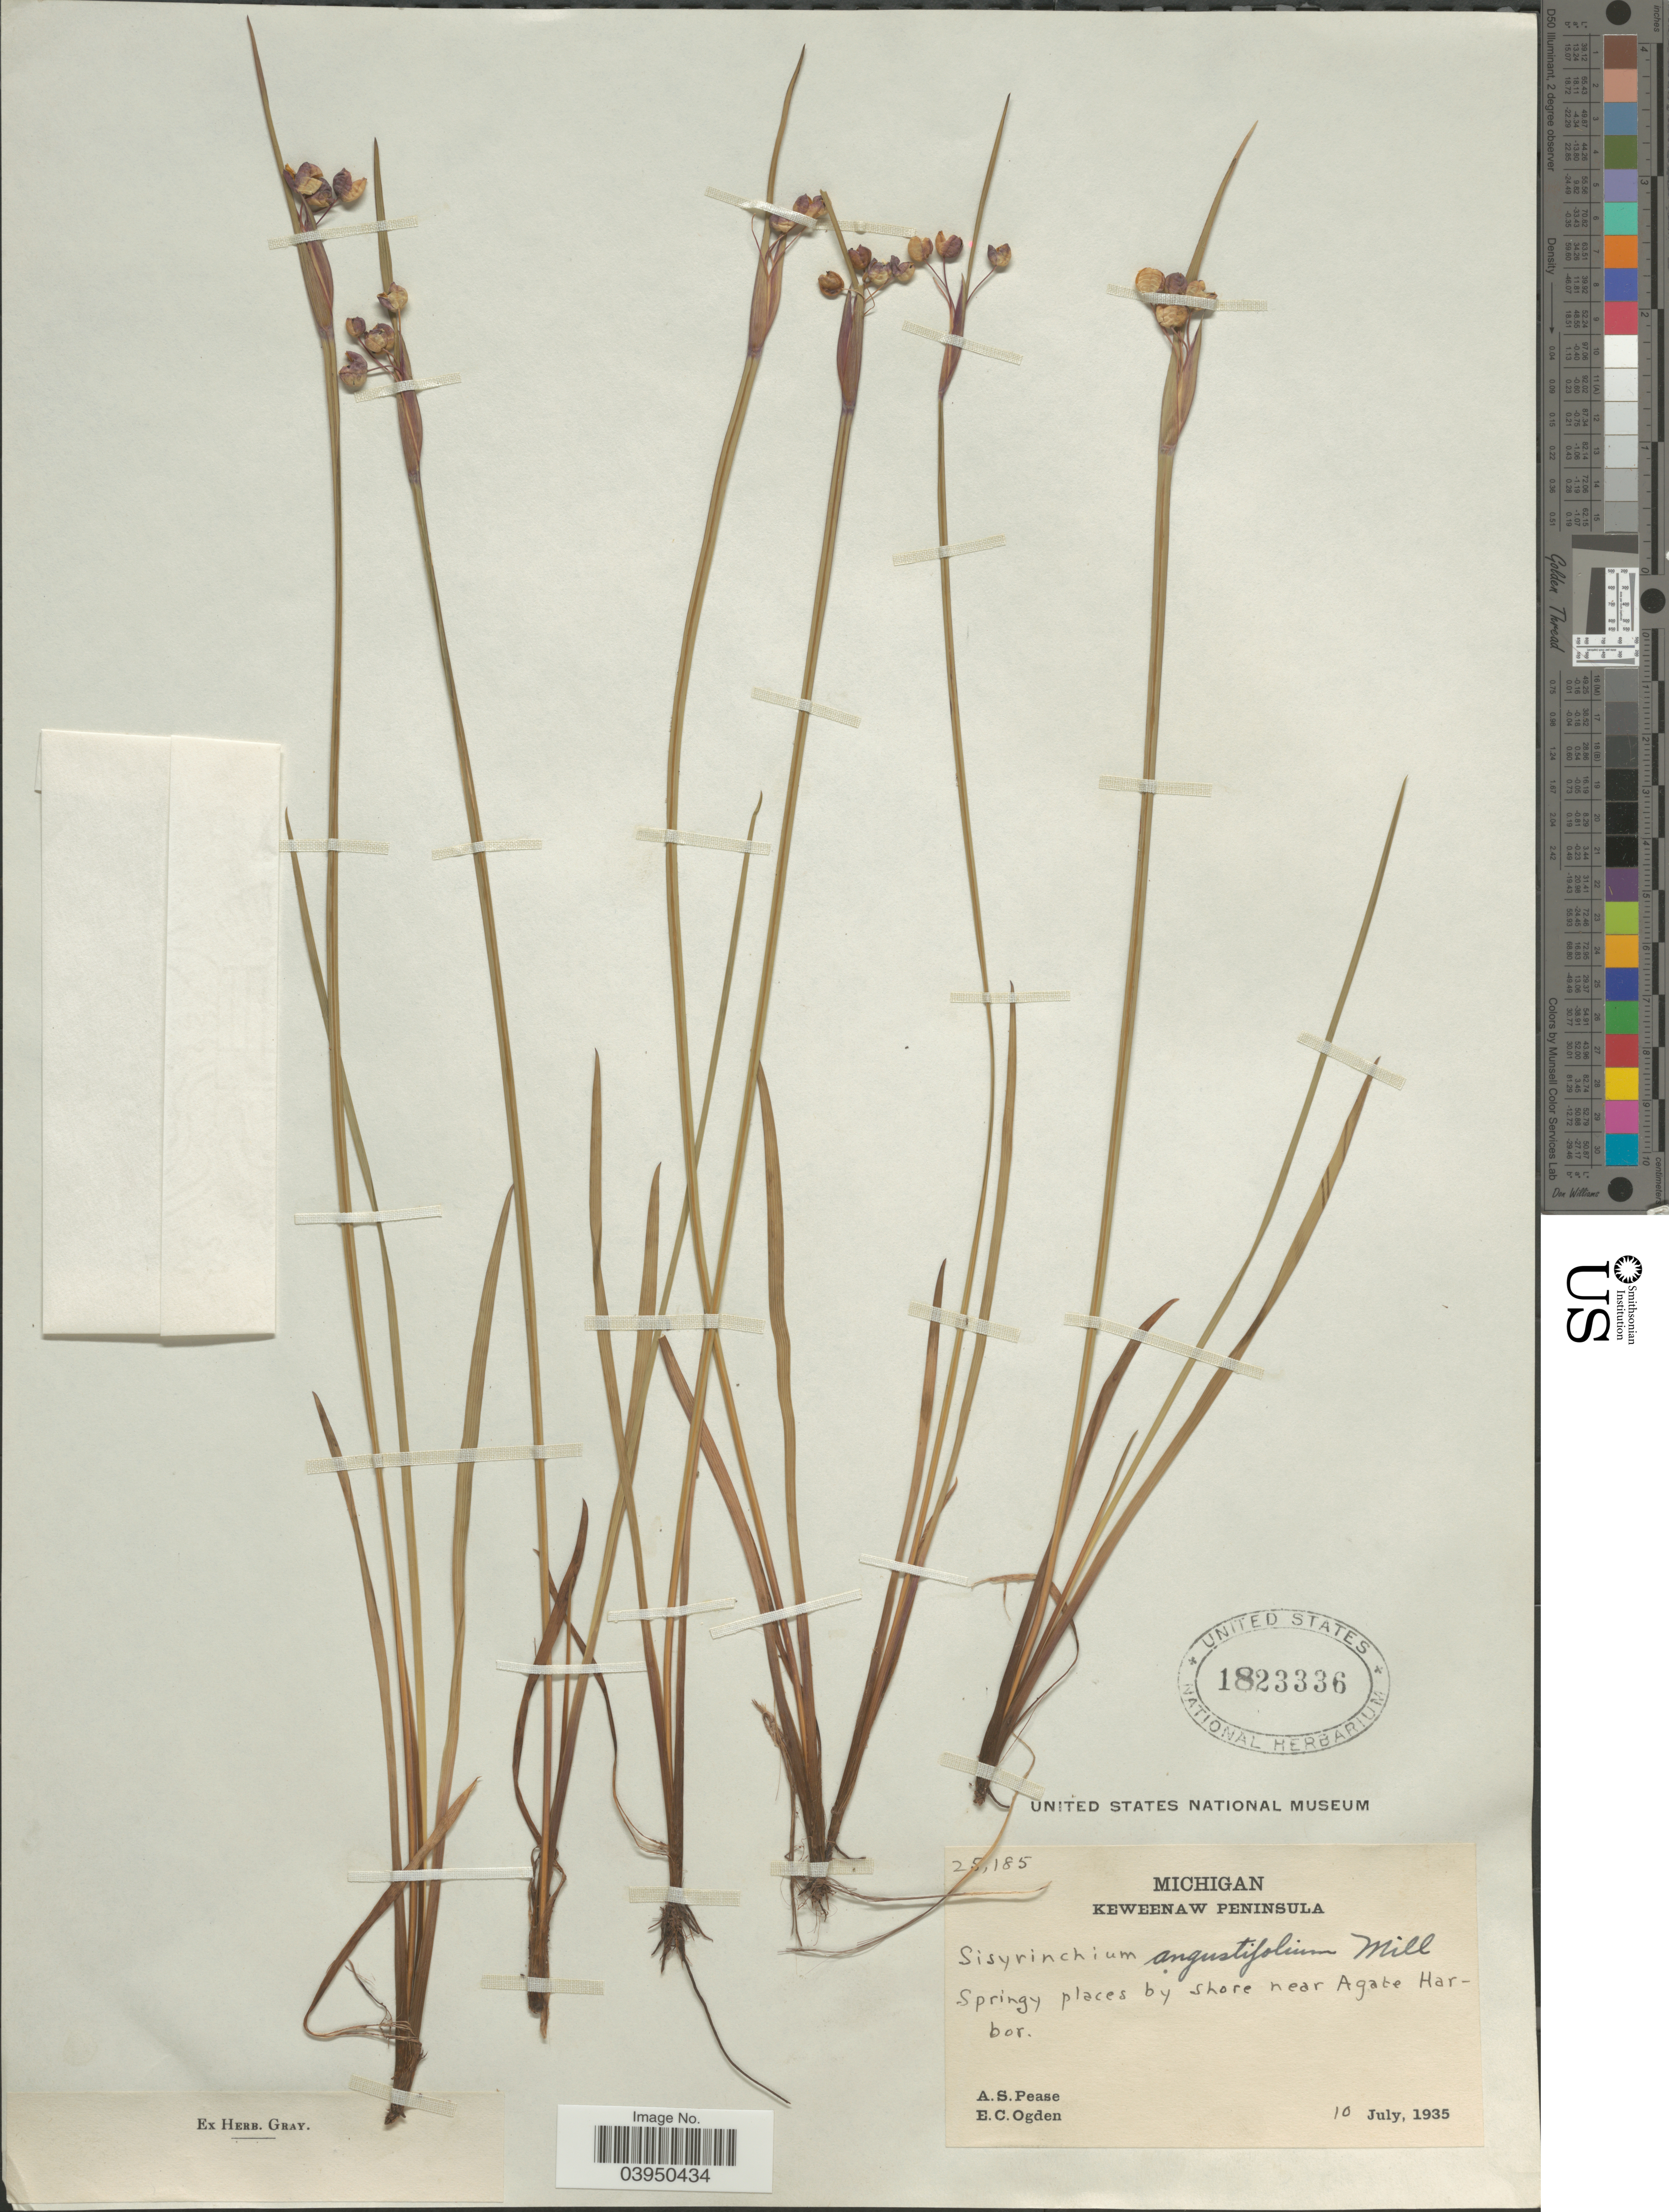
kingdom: Plantae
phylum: Tracheophyta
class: Liliopsida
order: Asparagales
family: Iridaceae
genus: Sisyrinchium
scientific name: Sisyrinchium angustifolium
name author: Mill.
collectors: A. S. Pease & E. Ogden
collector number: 25185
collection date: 1935-07-10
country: United States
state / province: Michigan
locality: Keweenaw Peninsula. Springy places by shore near Agate Harbor.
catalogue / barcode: US 1823336